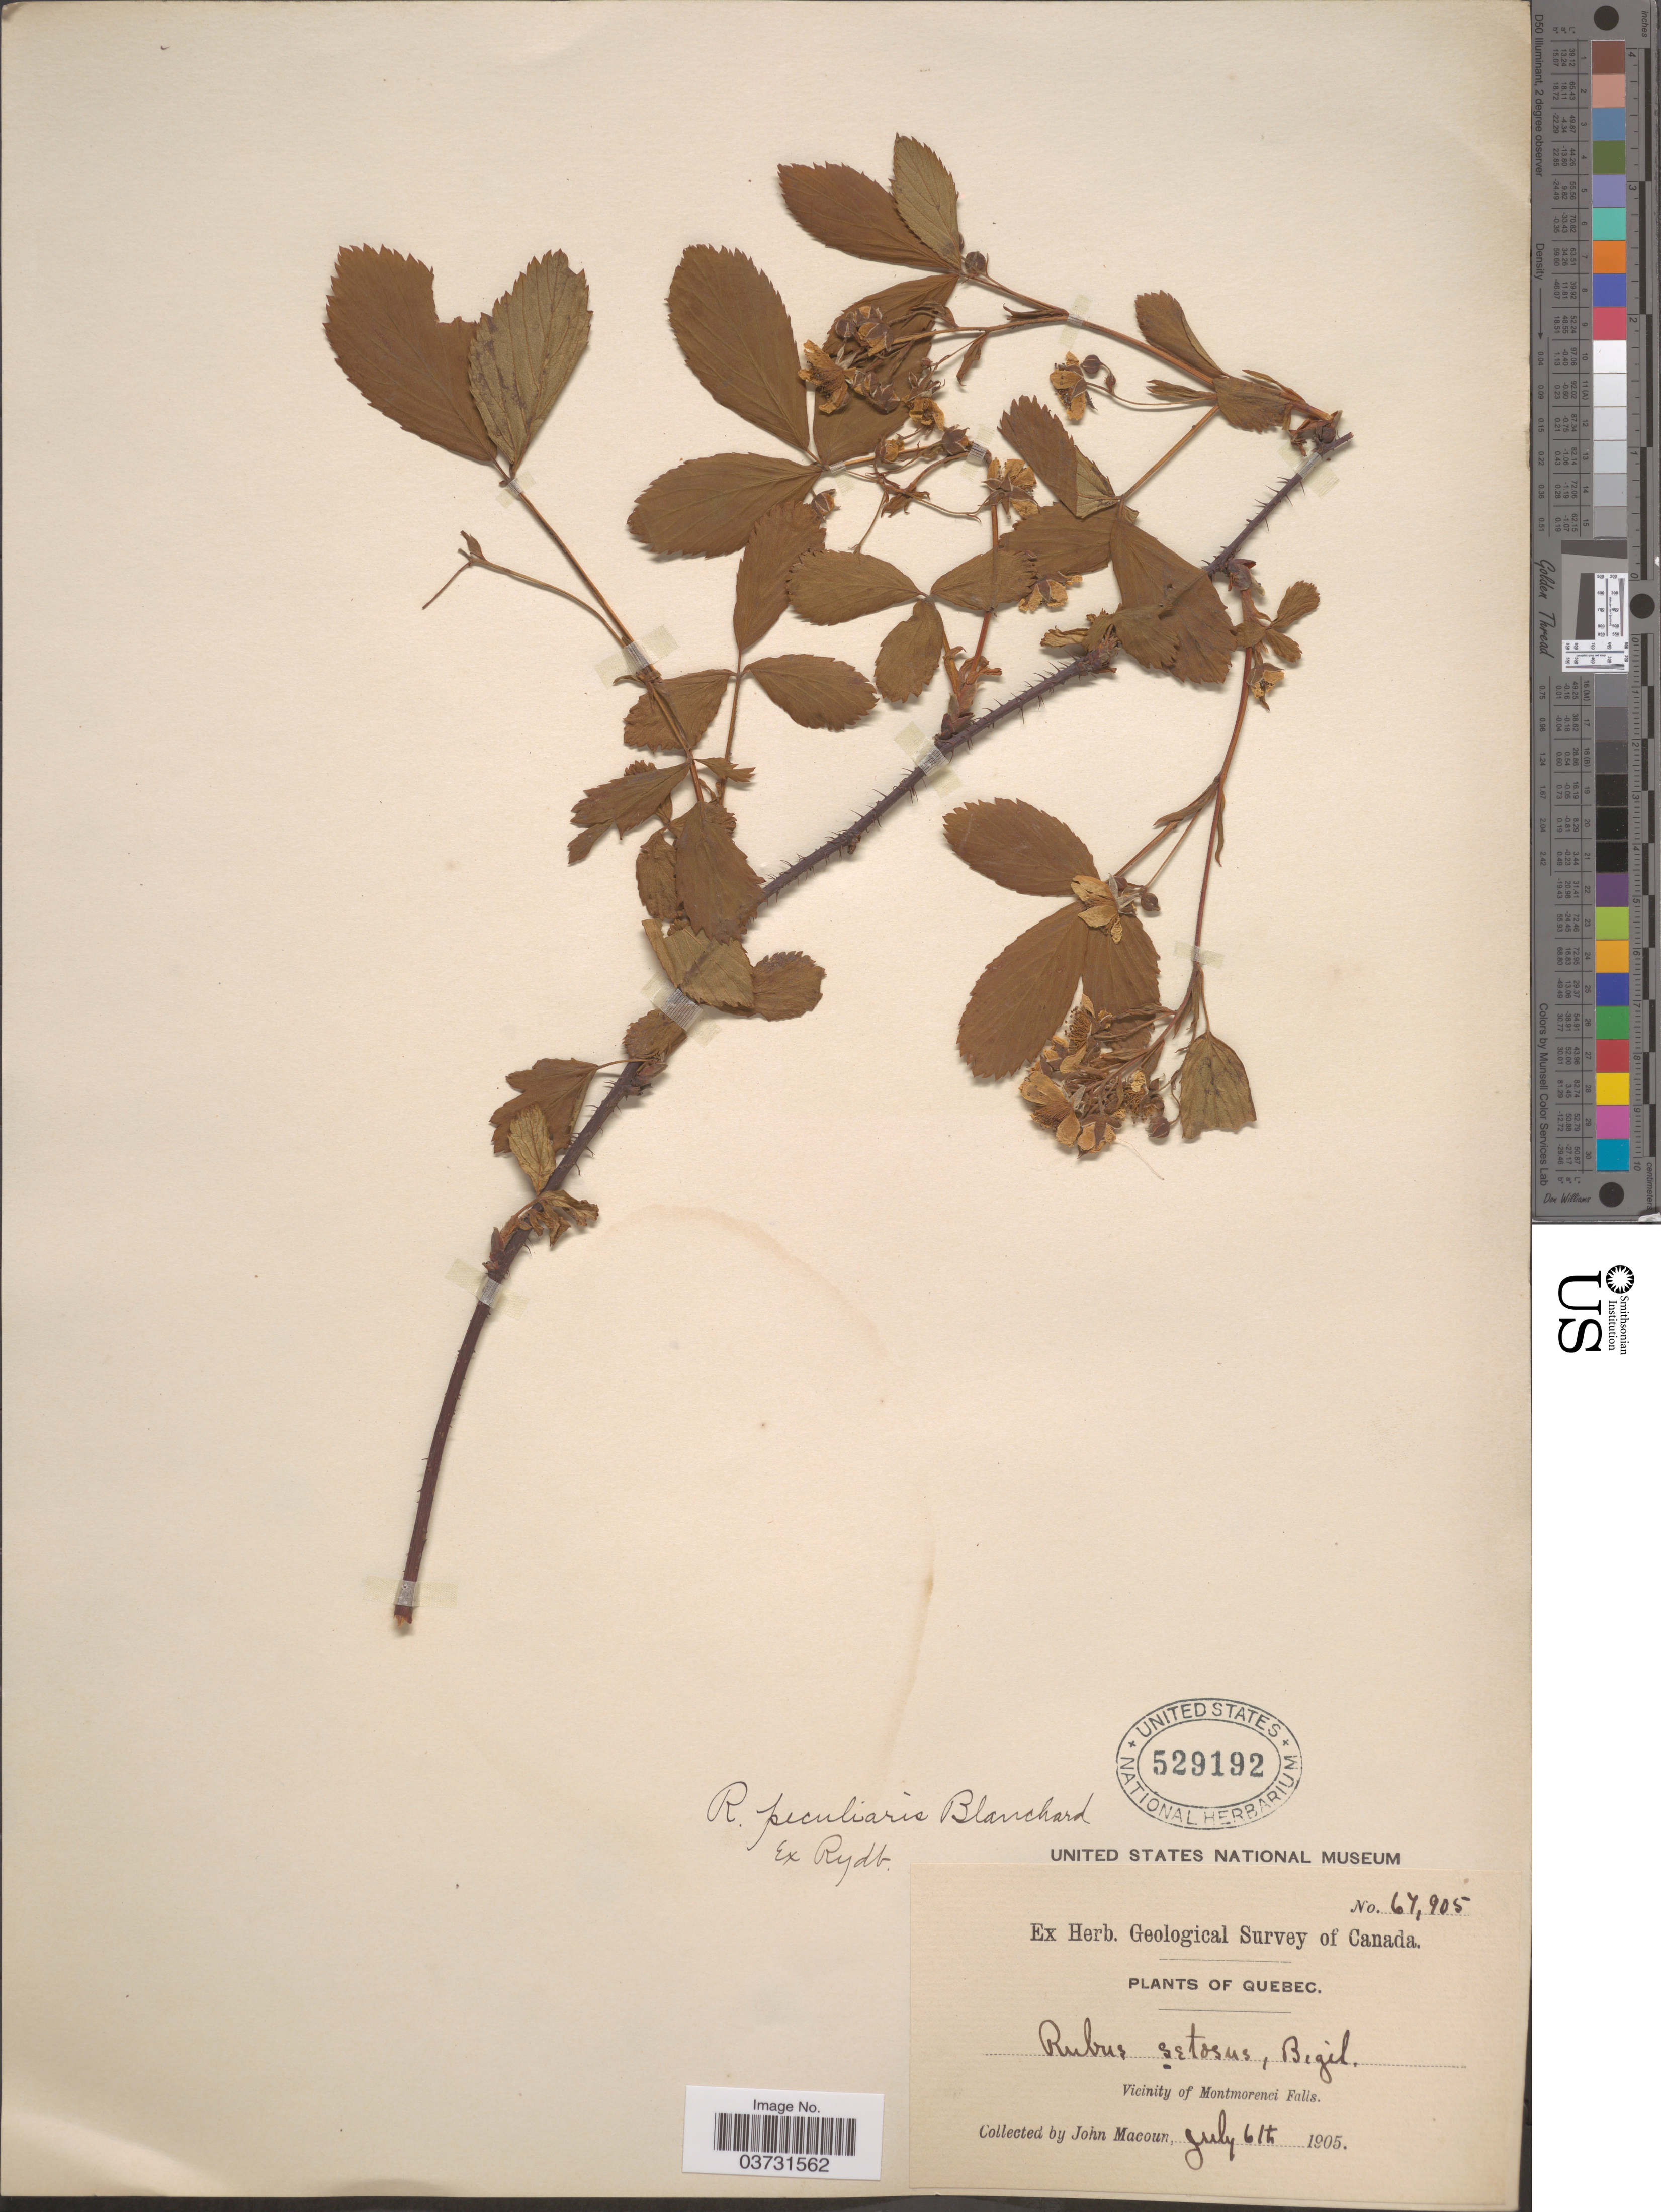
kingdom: Plantae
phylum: Tracheophyta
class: Magnoliopsida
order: Rosales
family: Rosaceae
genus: Rubus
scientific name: Rubus nigricans x R. pergratus Blanch.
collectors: J. Macoun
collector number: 67905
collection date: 1905-07-06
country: Canada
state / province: Quebec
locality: Vicinity of Montmorenci Falls.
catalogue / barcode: US 529192